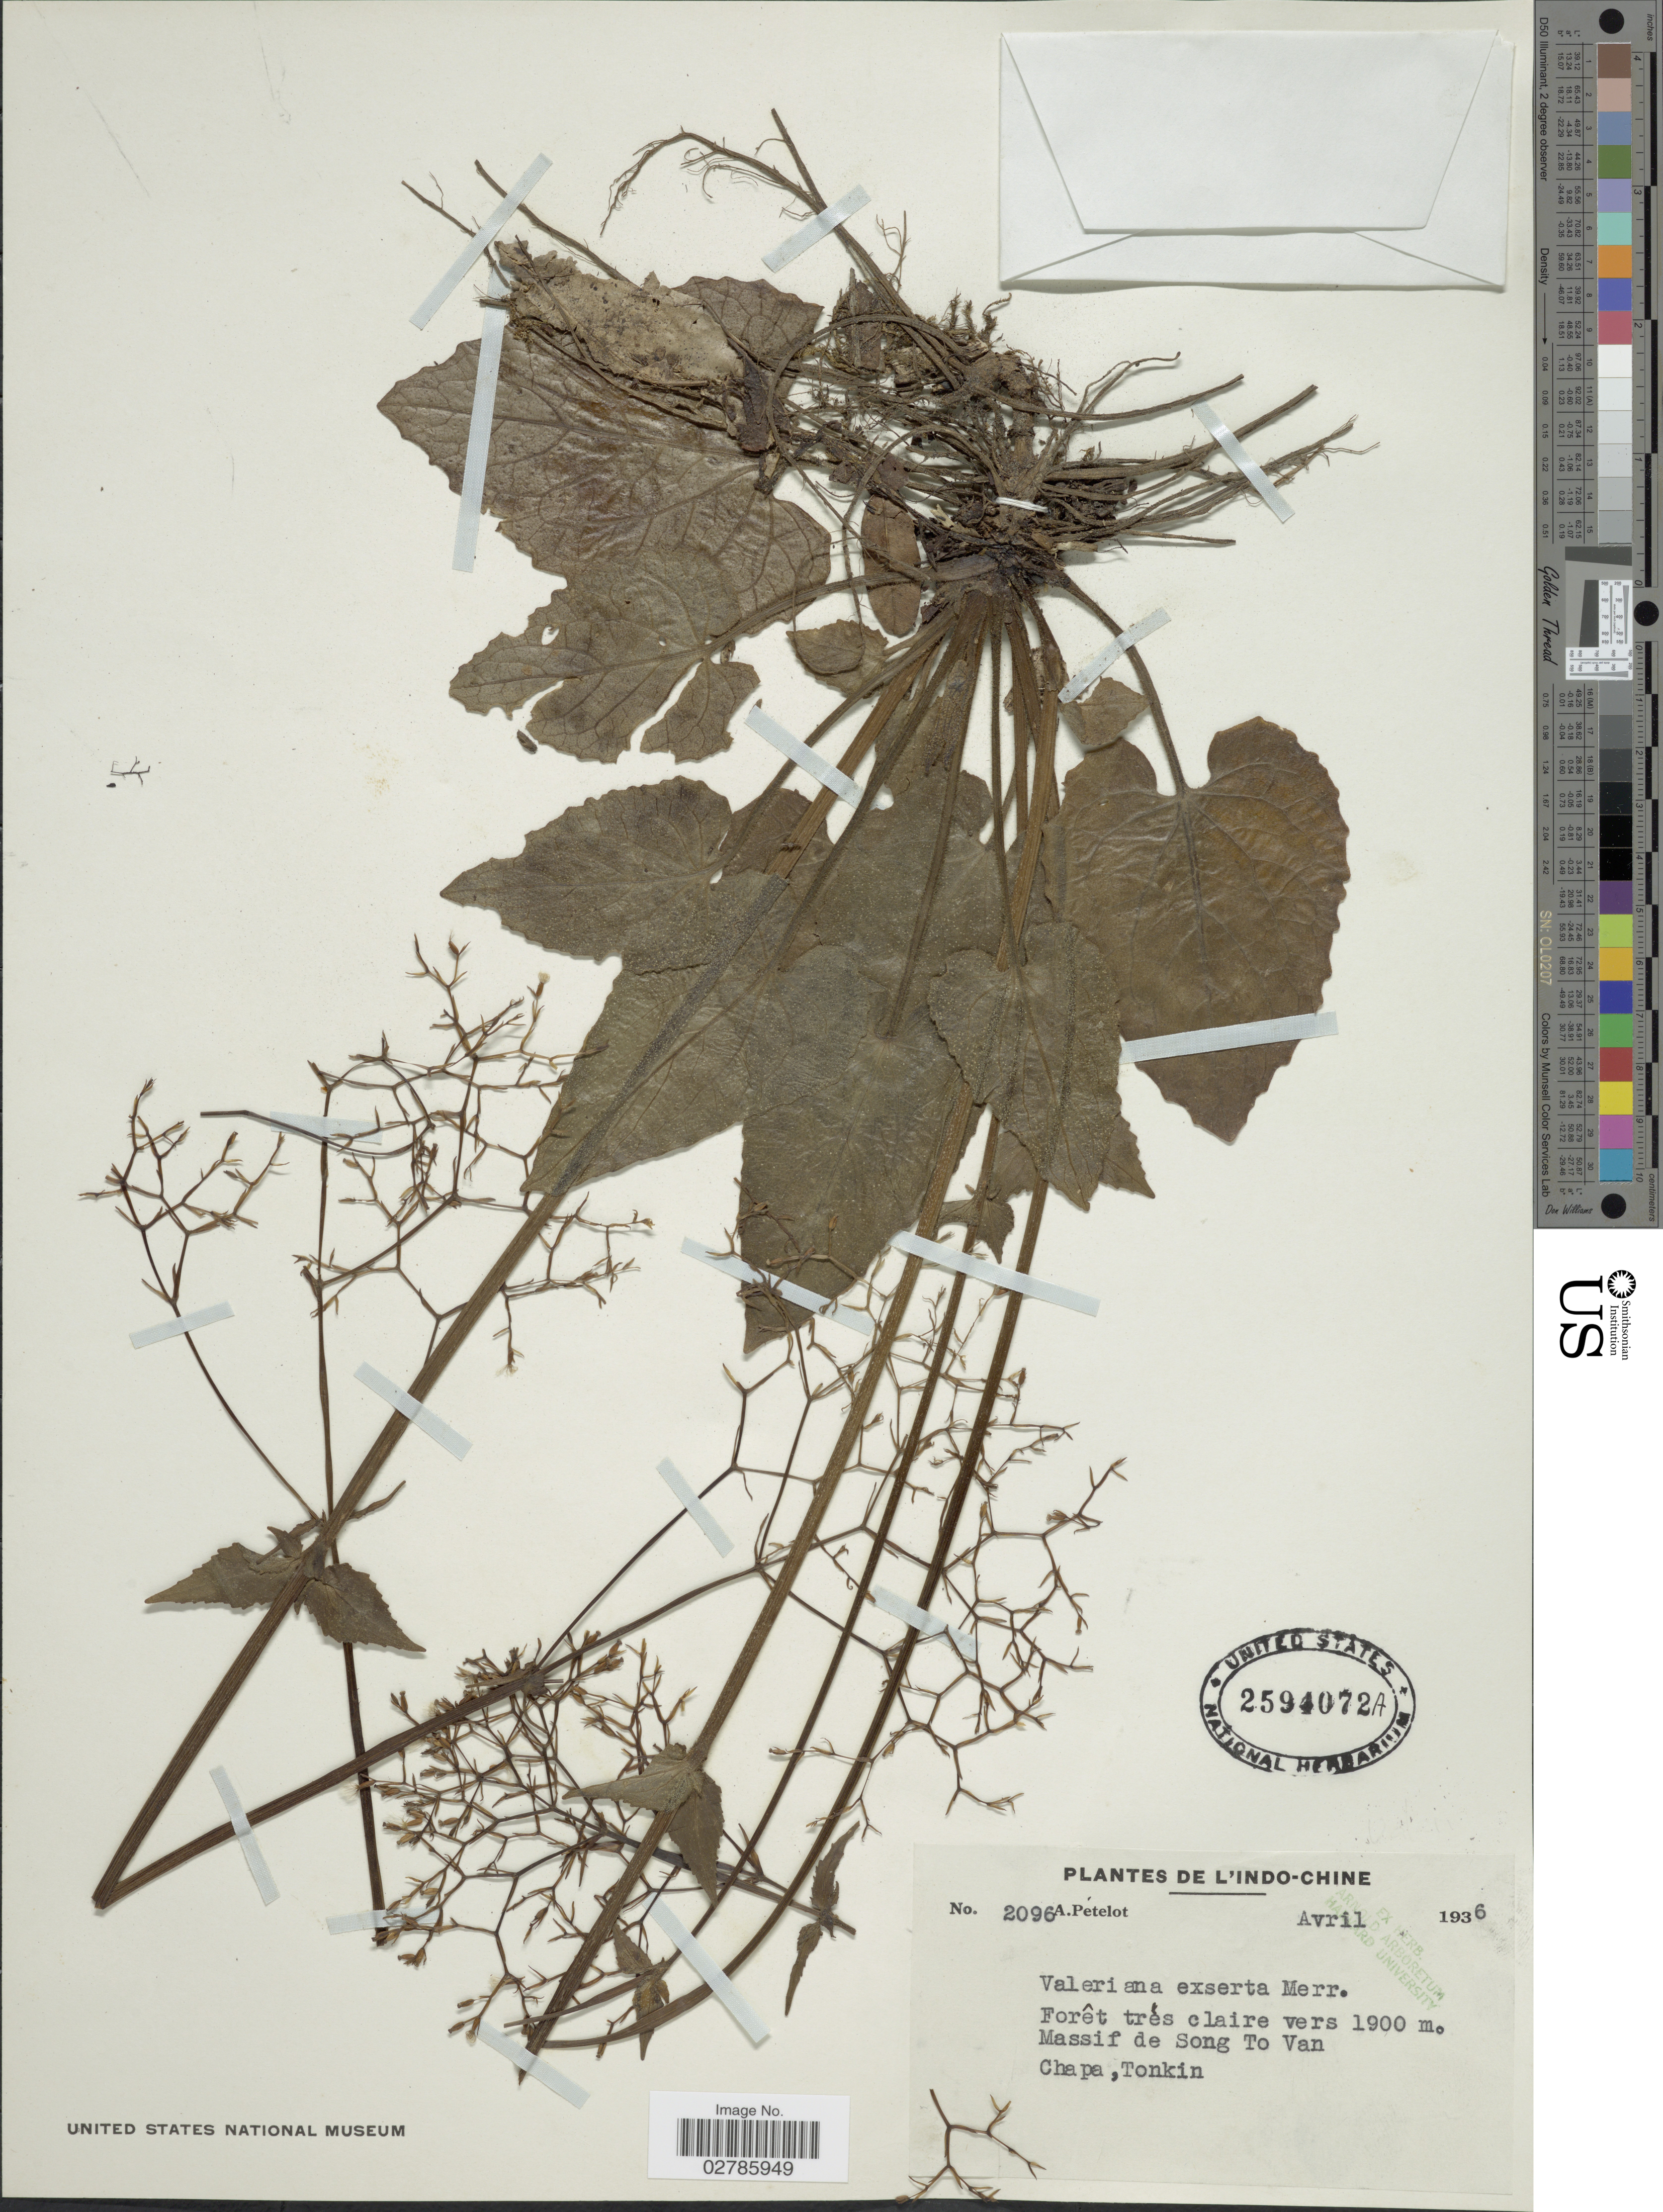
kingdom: Plantae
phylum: Tracheophyta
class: Magnoliopsida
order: Dipsacales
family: Caprifoliaceae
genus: Valeriana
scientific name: Valeriana exserta Merr. sp. nov. ined.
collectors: A. Petelot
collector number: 2096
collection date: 1936-04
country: Vietnam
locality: Indo-Chine. Massif de Song To Van. Chapa, Tonkin.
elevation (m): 1900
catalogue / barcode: US 2594072A